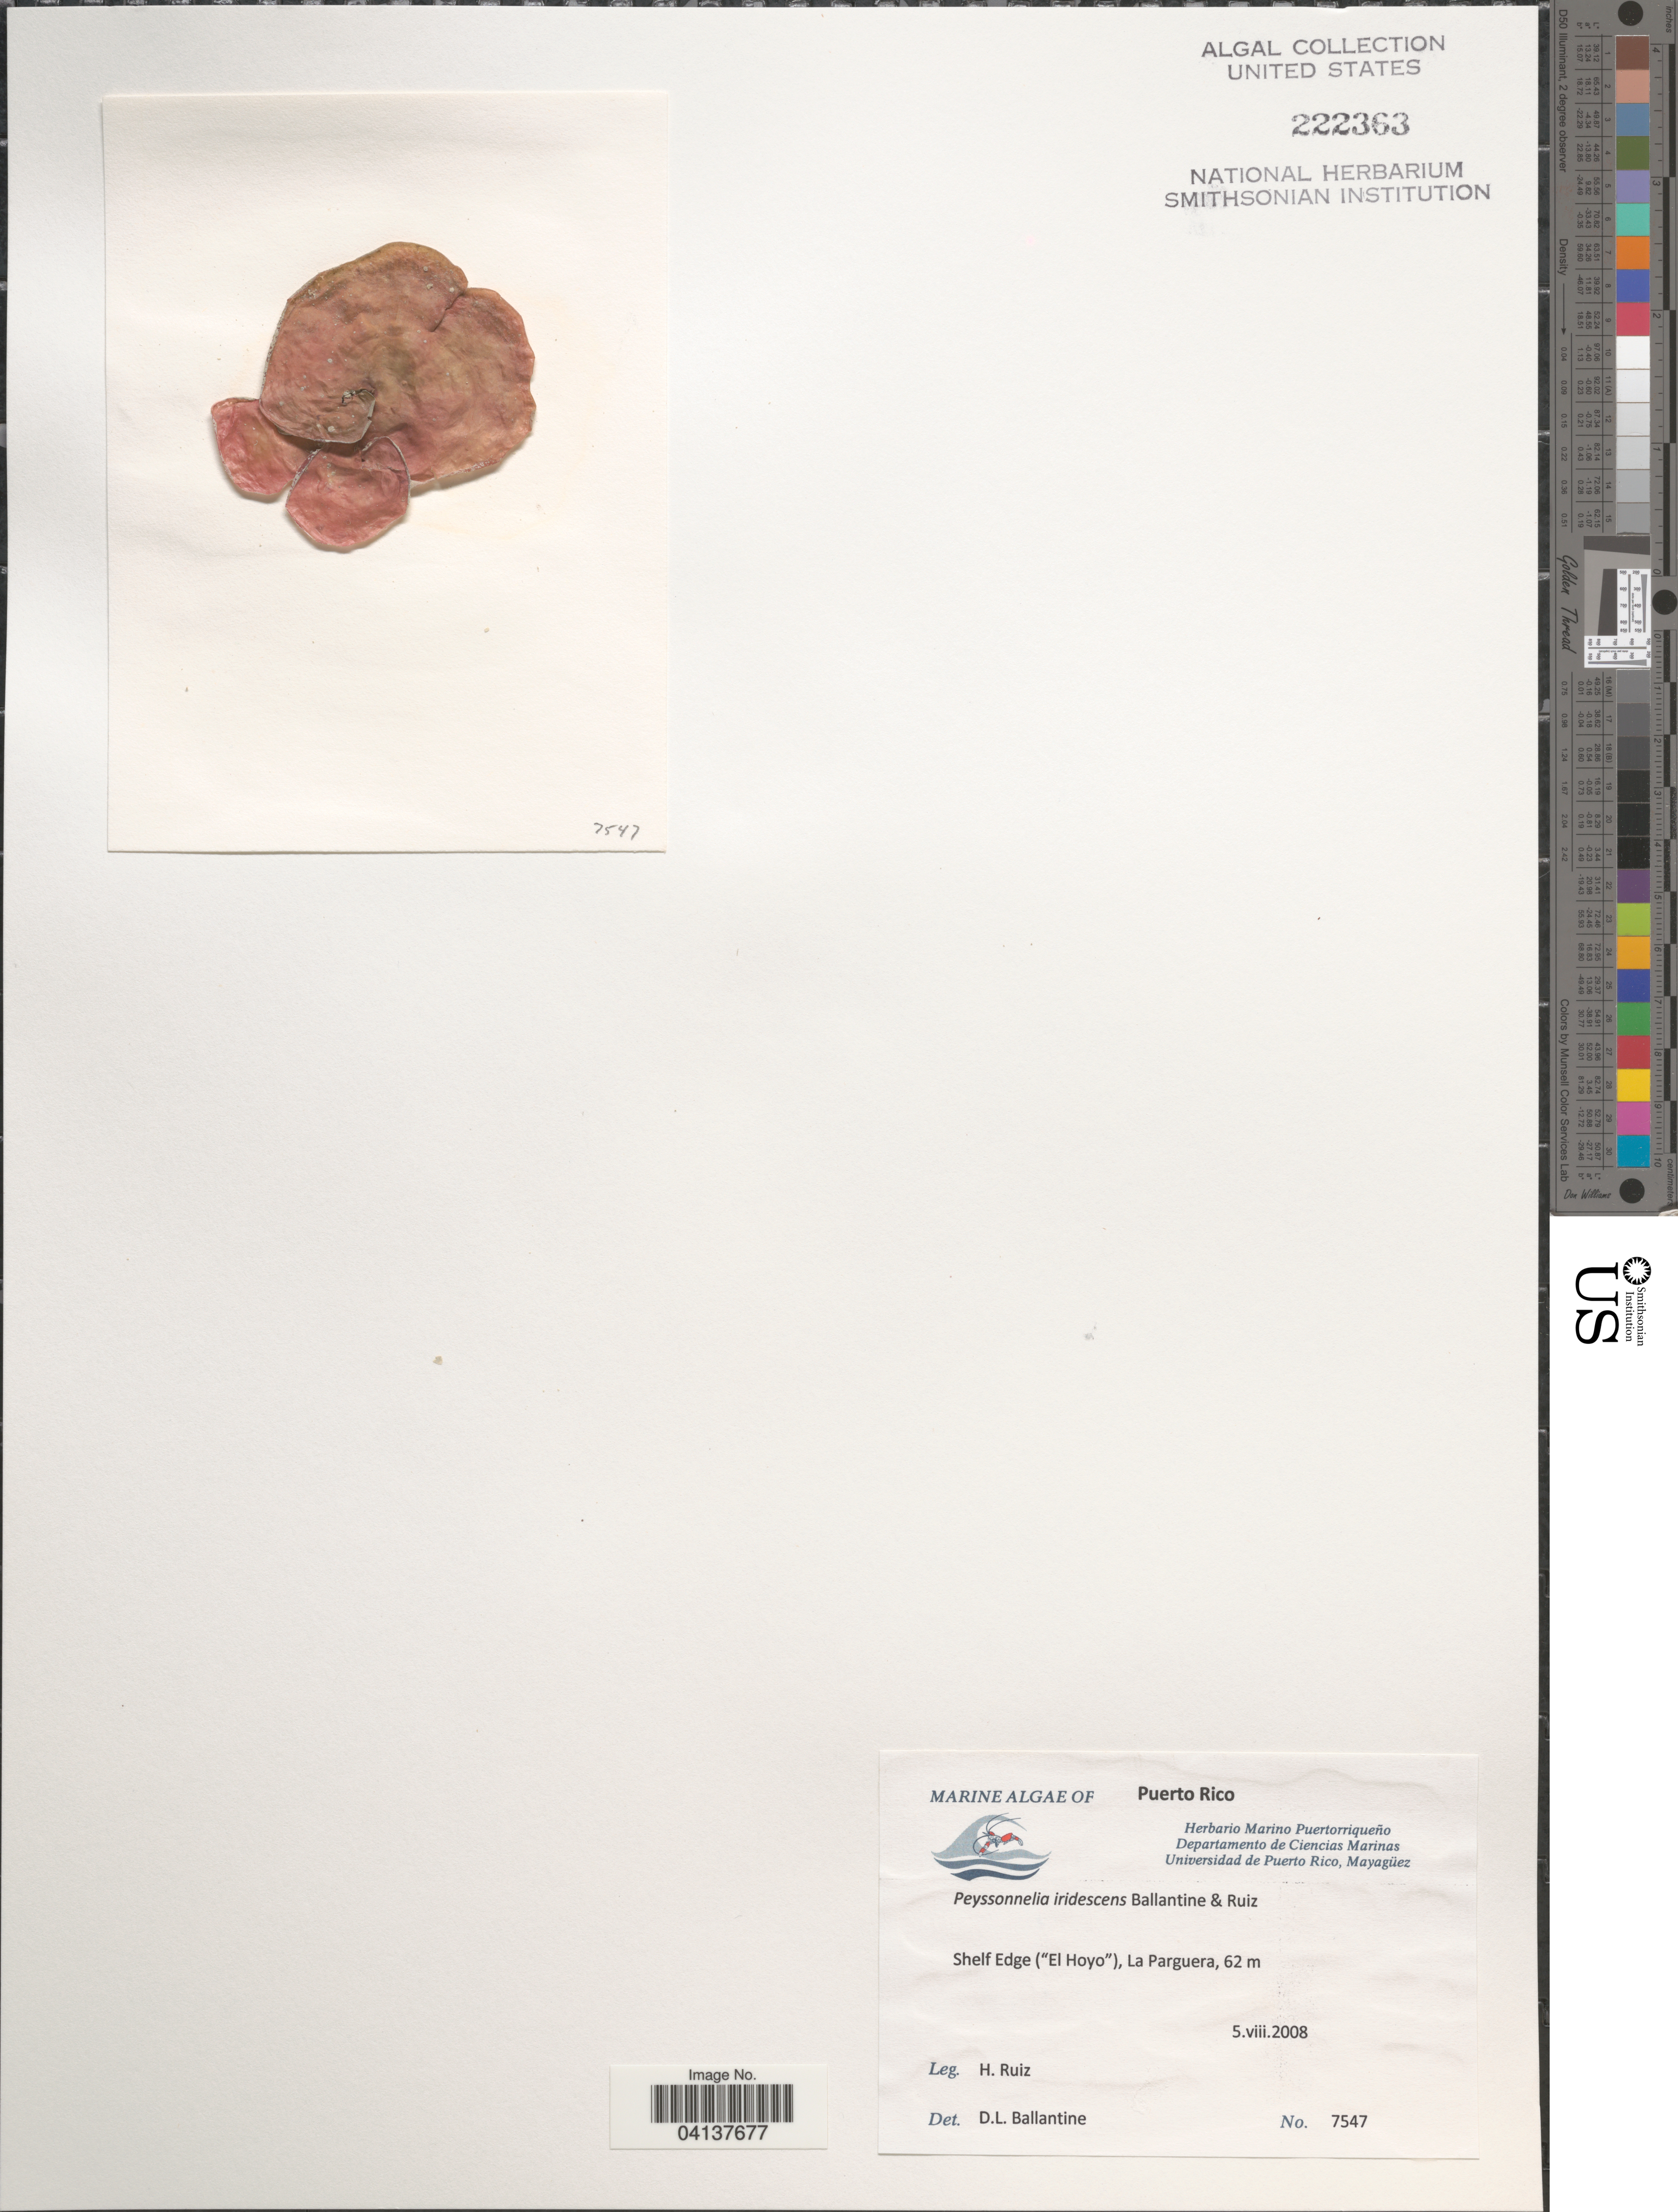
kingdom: Plantae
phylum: Rhodophyta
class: Florideophyceae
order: Peyssonneliales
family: Peyssonneliaceae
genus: Peyssonnelia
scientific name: Peyssonnelia iridescens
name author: D.L. Ballant. & H.Ruiz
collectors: H. Ruiz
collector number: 7547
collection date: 2008-08-05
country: Puerto Rico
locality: Shelf Edge ("El Hoyo"), La Parguera.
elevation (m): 62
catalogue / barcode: US 222363